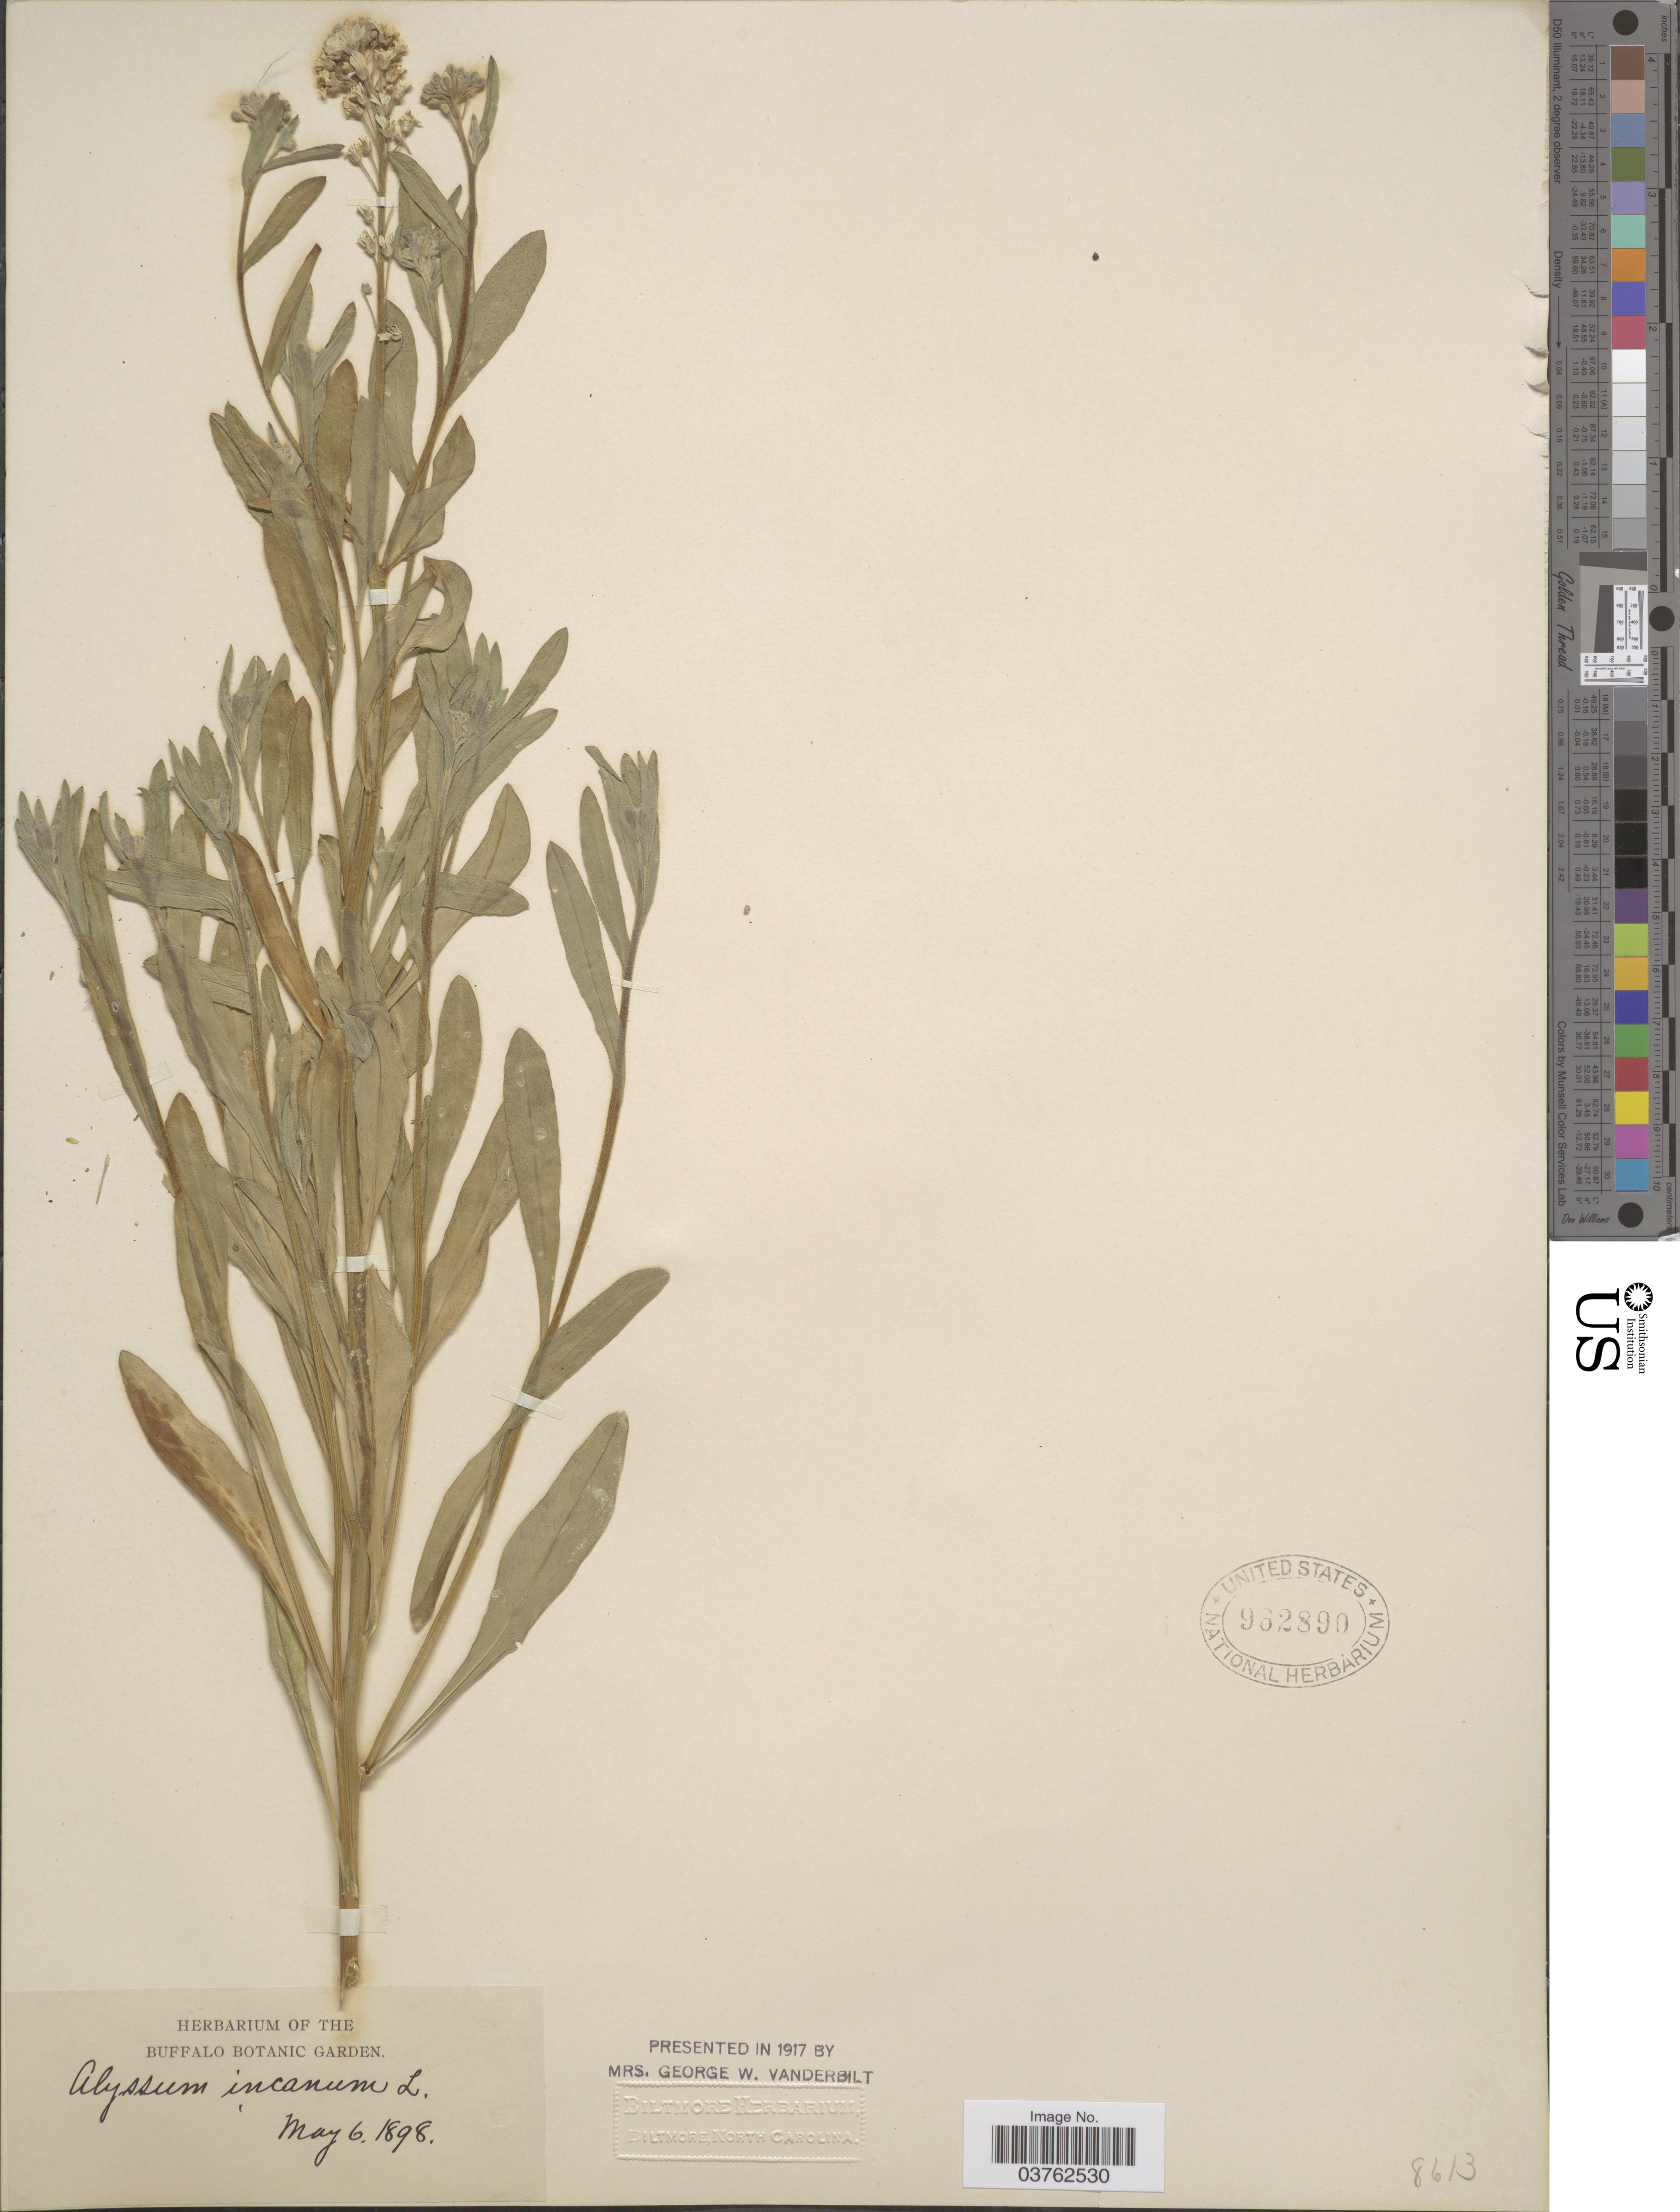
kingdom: Plantae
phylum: Tracheophyta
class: Magnoliopsida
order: Brassicales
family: Brassicaceae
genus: Berteroa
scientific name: Berteroa incana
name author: (L.) DC.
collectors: ex herb. Buffalo Botanic Garden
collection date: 1898-05-06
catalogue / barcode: US 962890